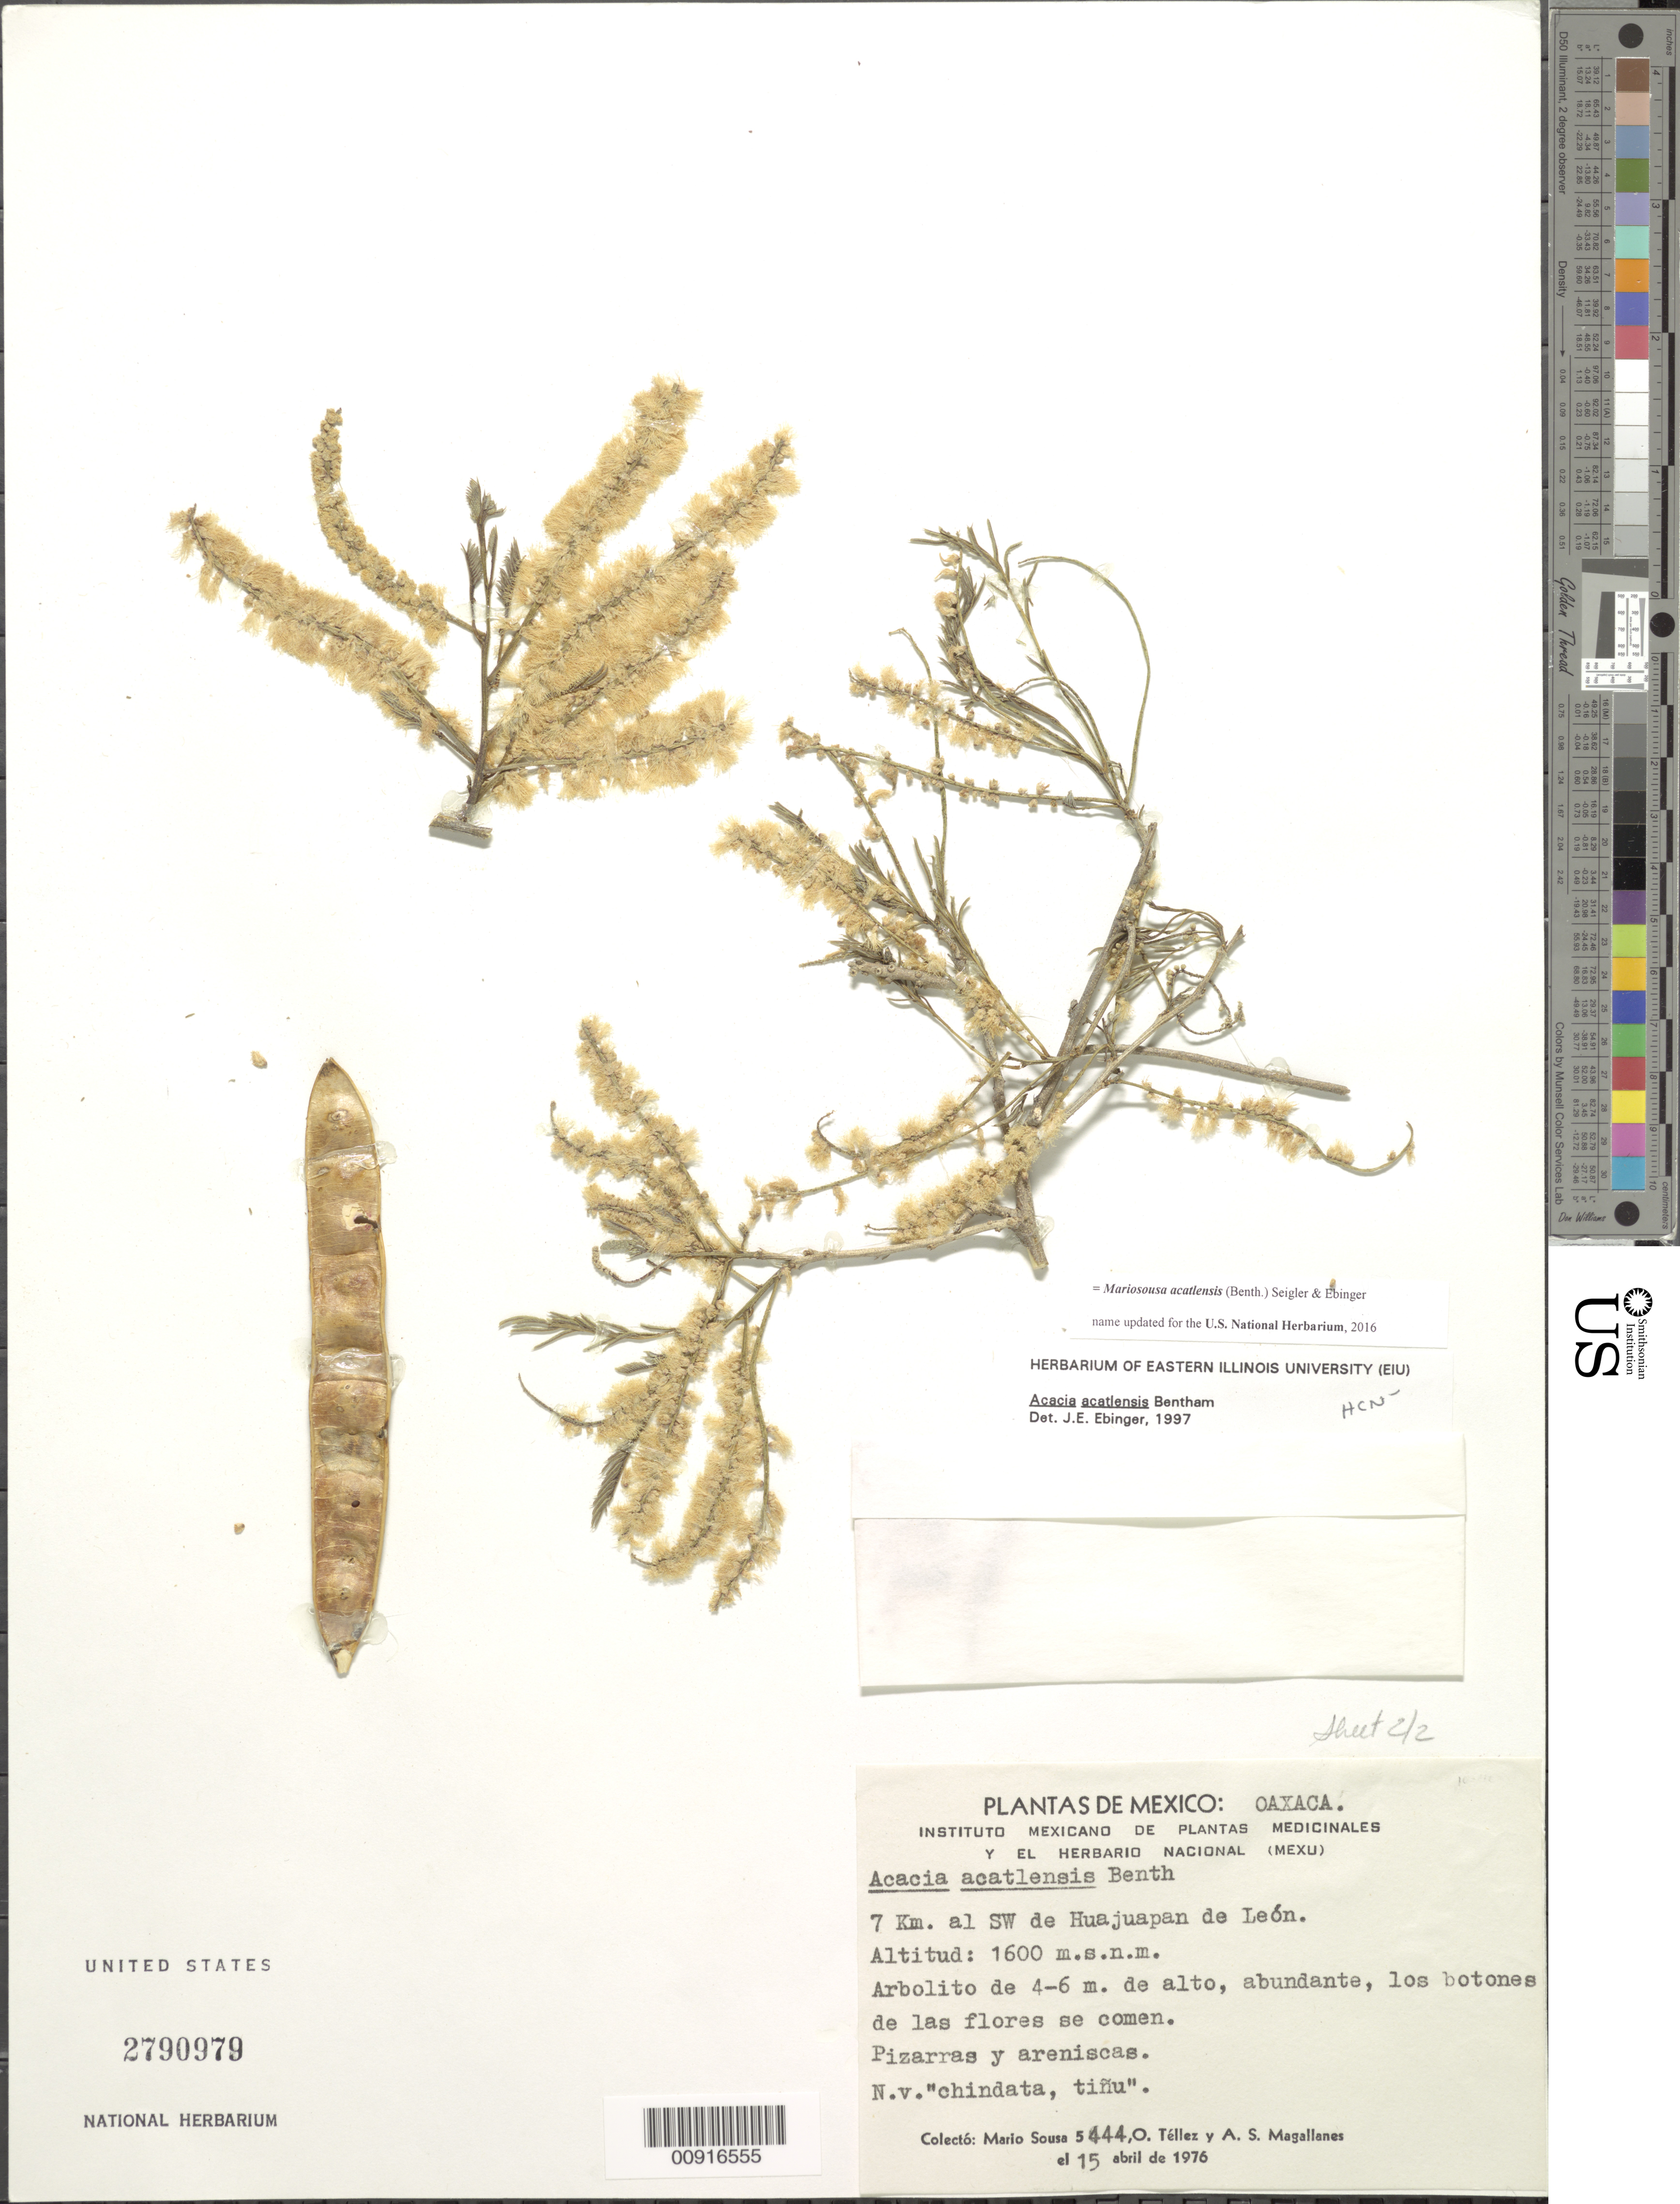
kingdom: Plantae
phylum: Tracheophyta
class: Magnoliopsida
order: Fabales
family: Fabaceae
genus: Mariosousa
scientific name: Mariosousa acatlensis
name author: (Benth.) Seigler & Ebinger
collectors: M. Sousa S., O. Téllez V. & A. Magallanes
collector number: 5444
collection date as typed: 15 Apr 1976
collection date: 1976-04-15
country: Mexico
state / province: Oaxaca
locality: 7 km. al SW de Huajuapan de León.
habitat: Pizarras y areniscas.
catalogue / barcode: US 2790979